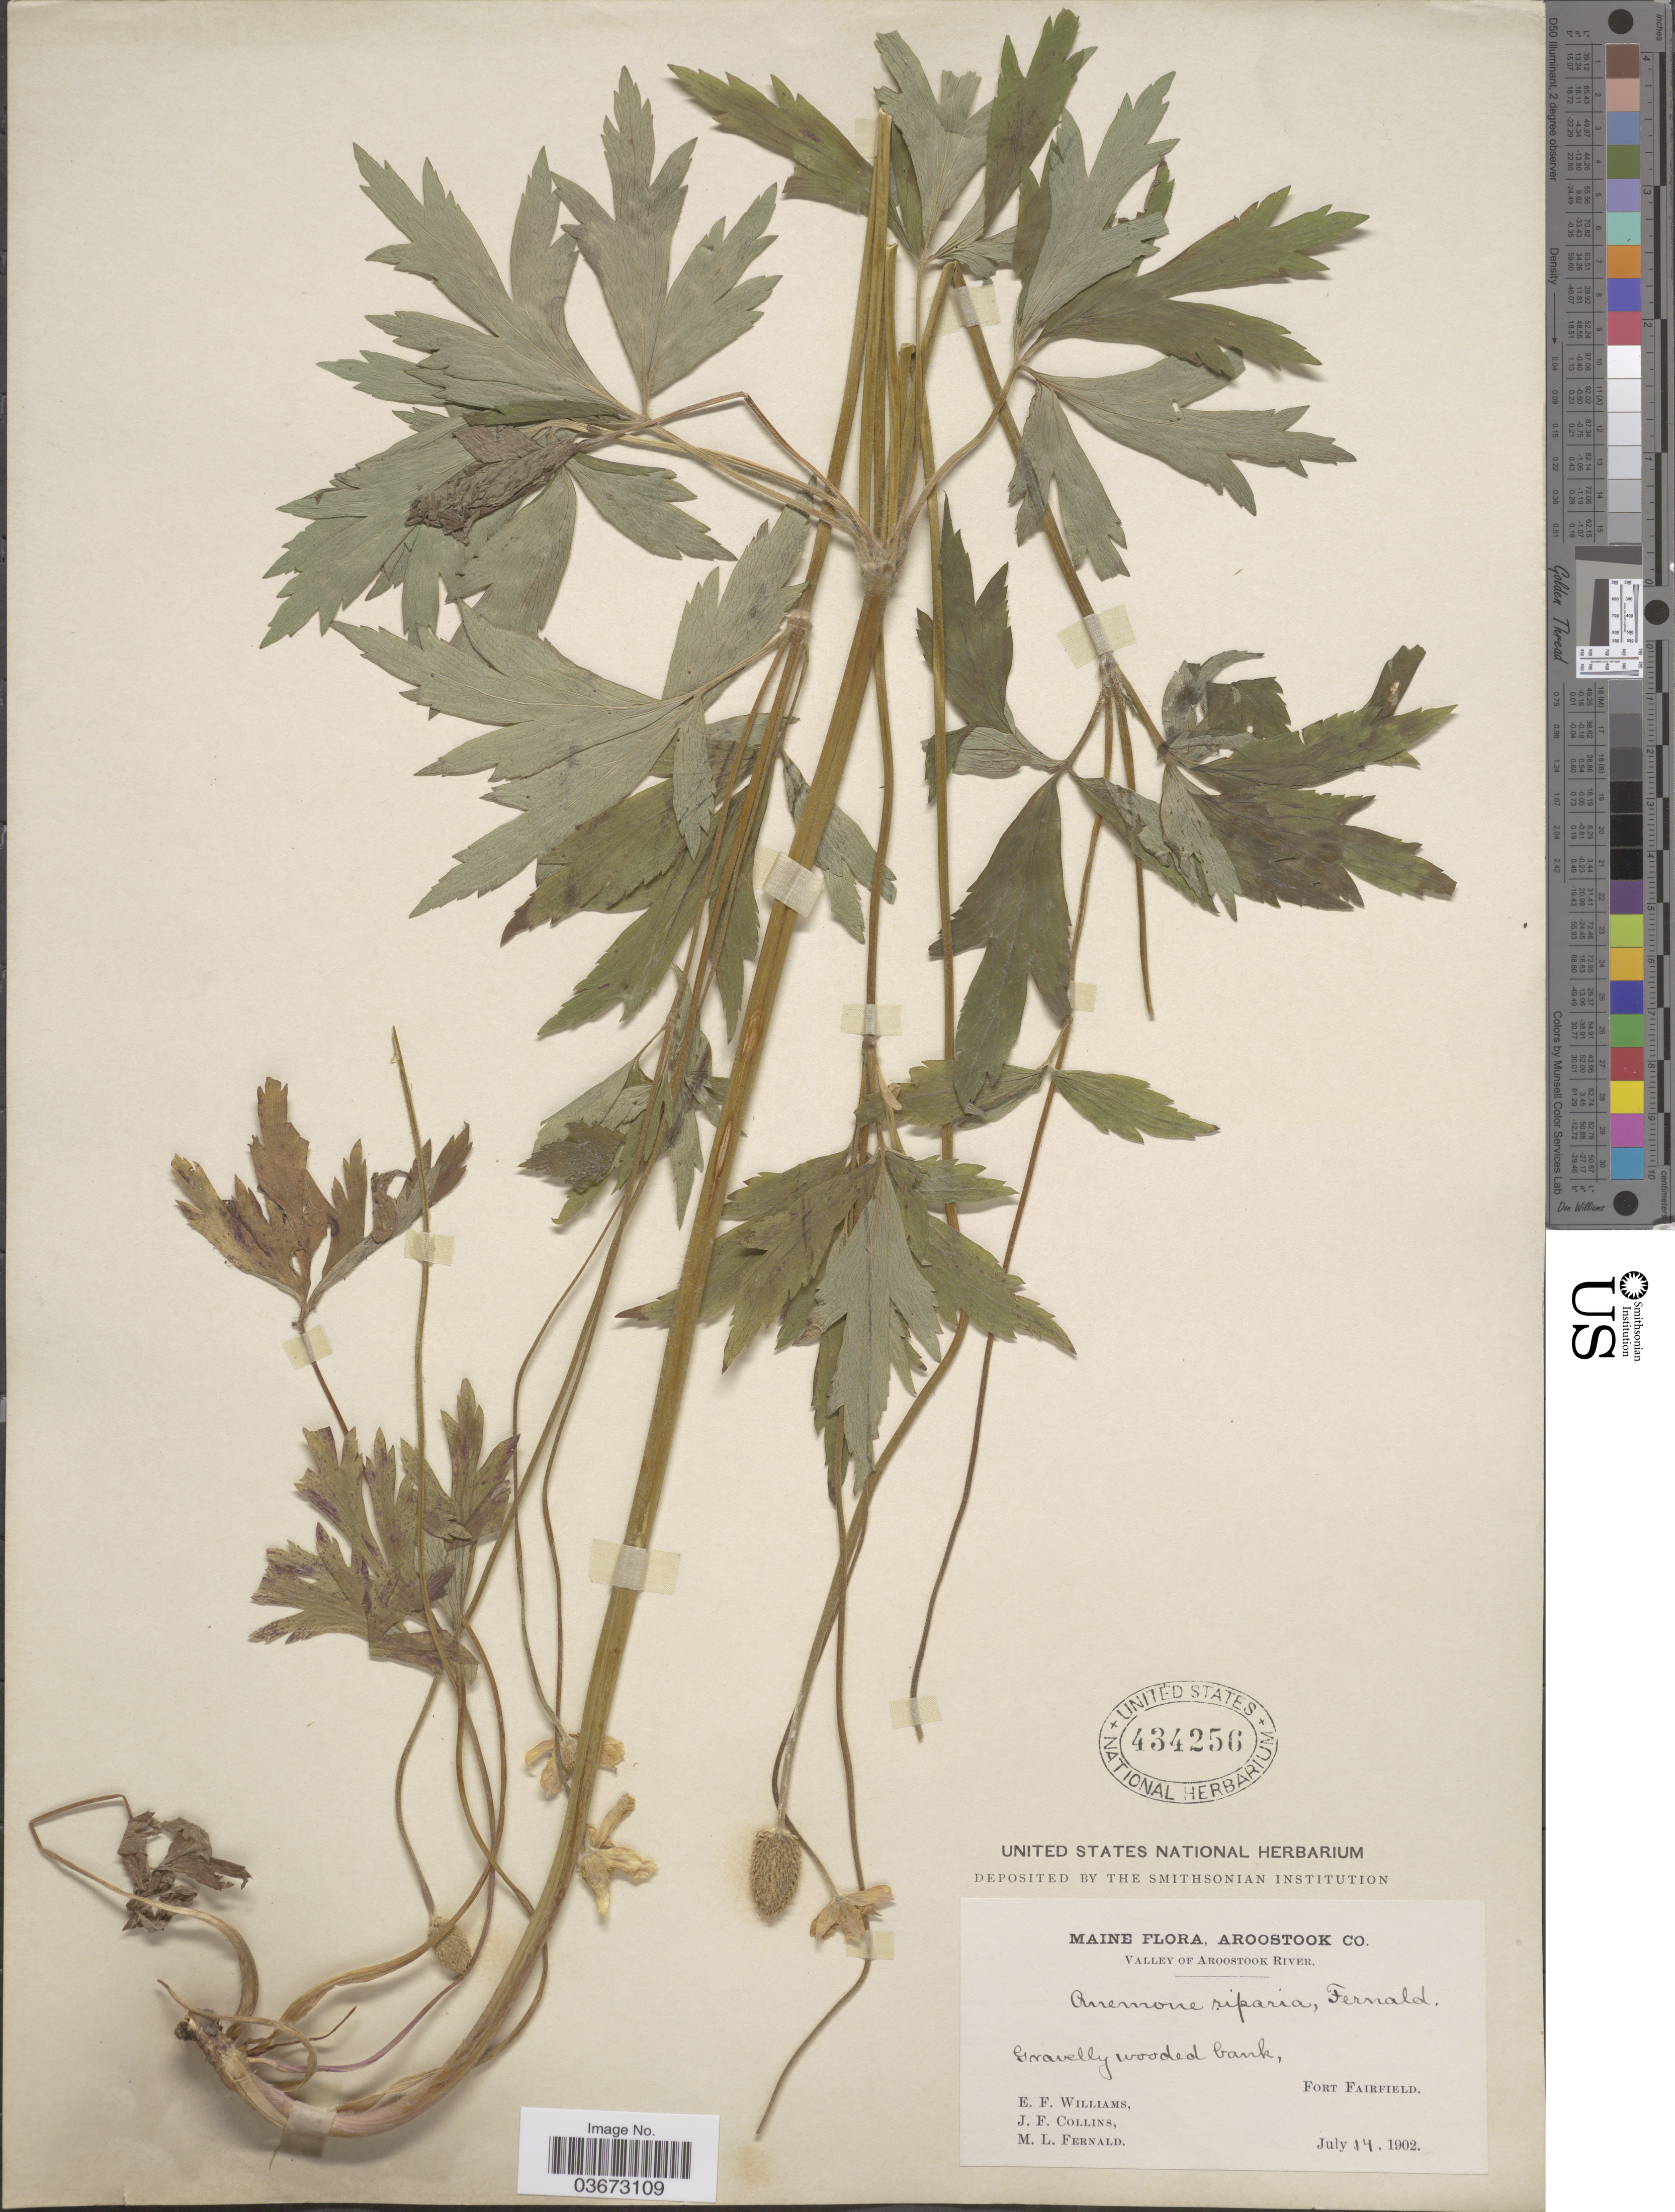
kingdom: Plantae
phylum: Tracheophyta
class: Magnoliopsida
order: Ranunculales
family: Ranunculaceae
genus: Anemone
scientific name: Anemone riparia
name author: Fernald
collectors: E. Williams, J. Collins & M. L. Fernald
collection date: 1902-07-14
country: United States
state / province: Maine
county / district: Aroostook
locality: Valley of Aroostook River. Gravelly wooded bank, Fort Fairfield.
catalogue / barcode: US 434256